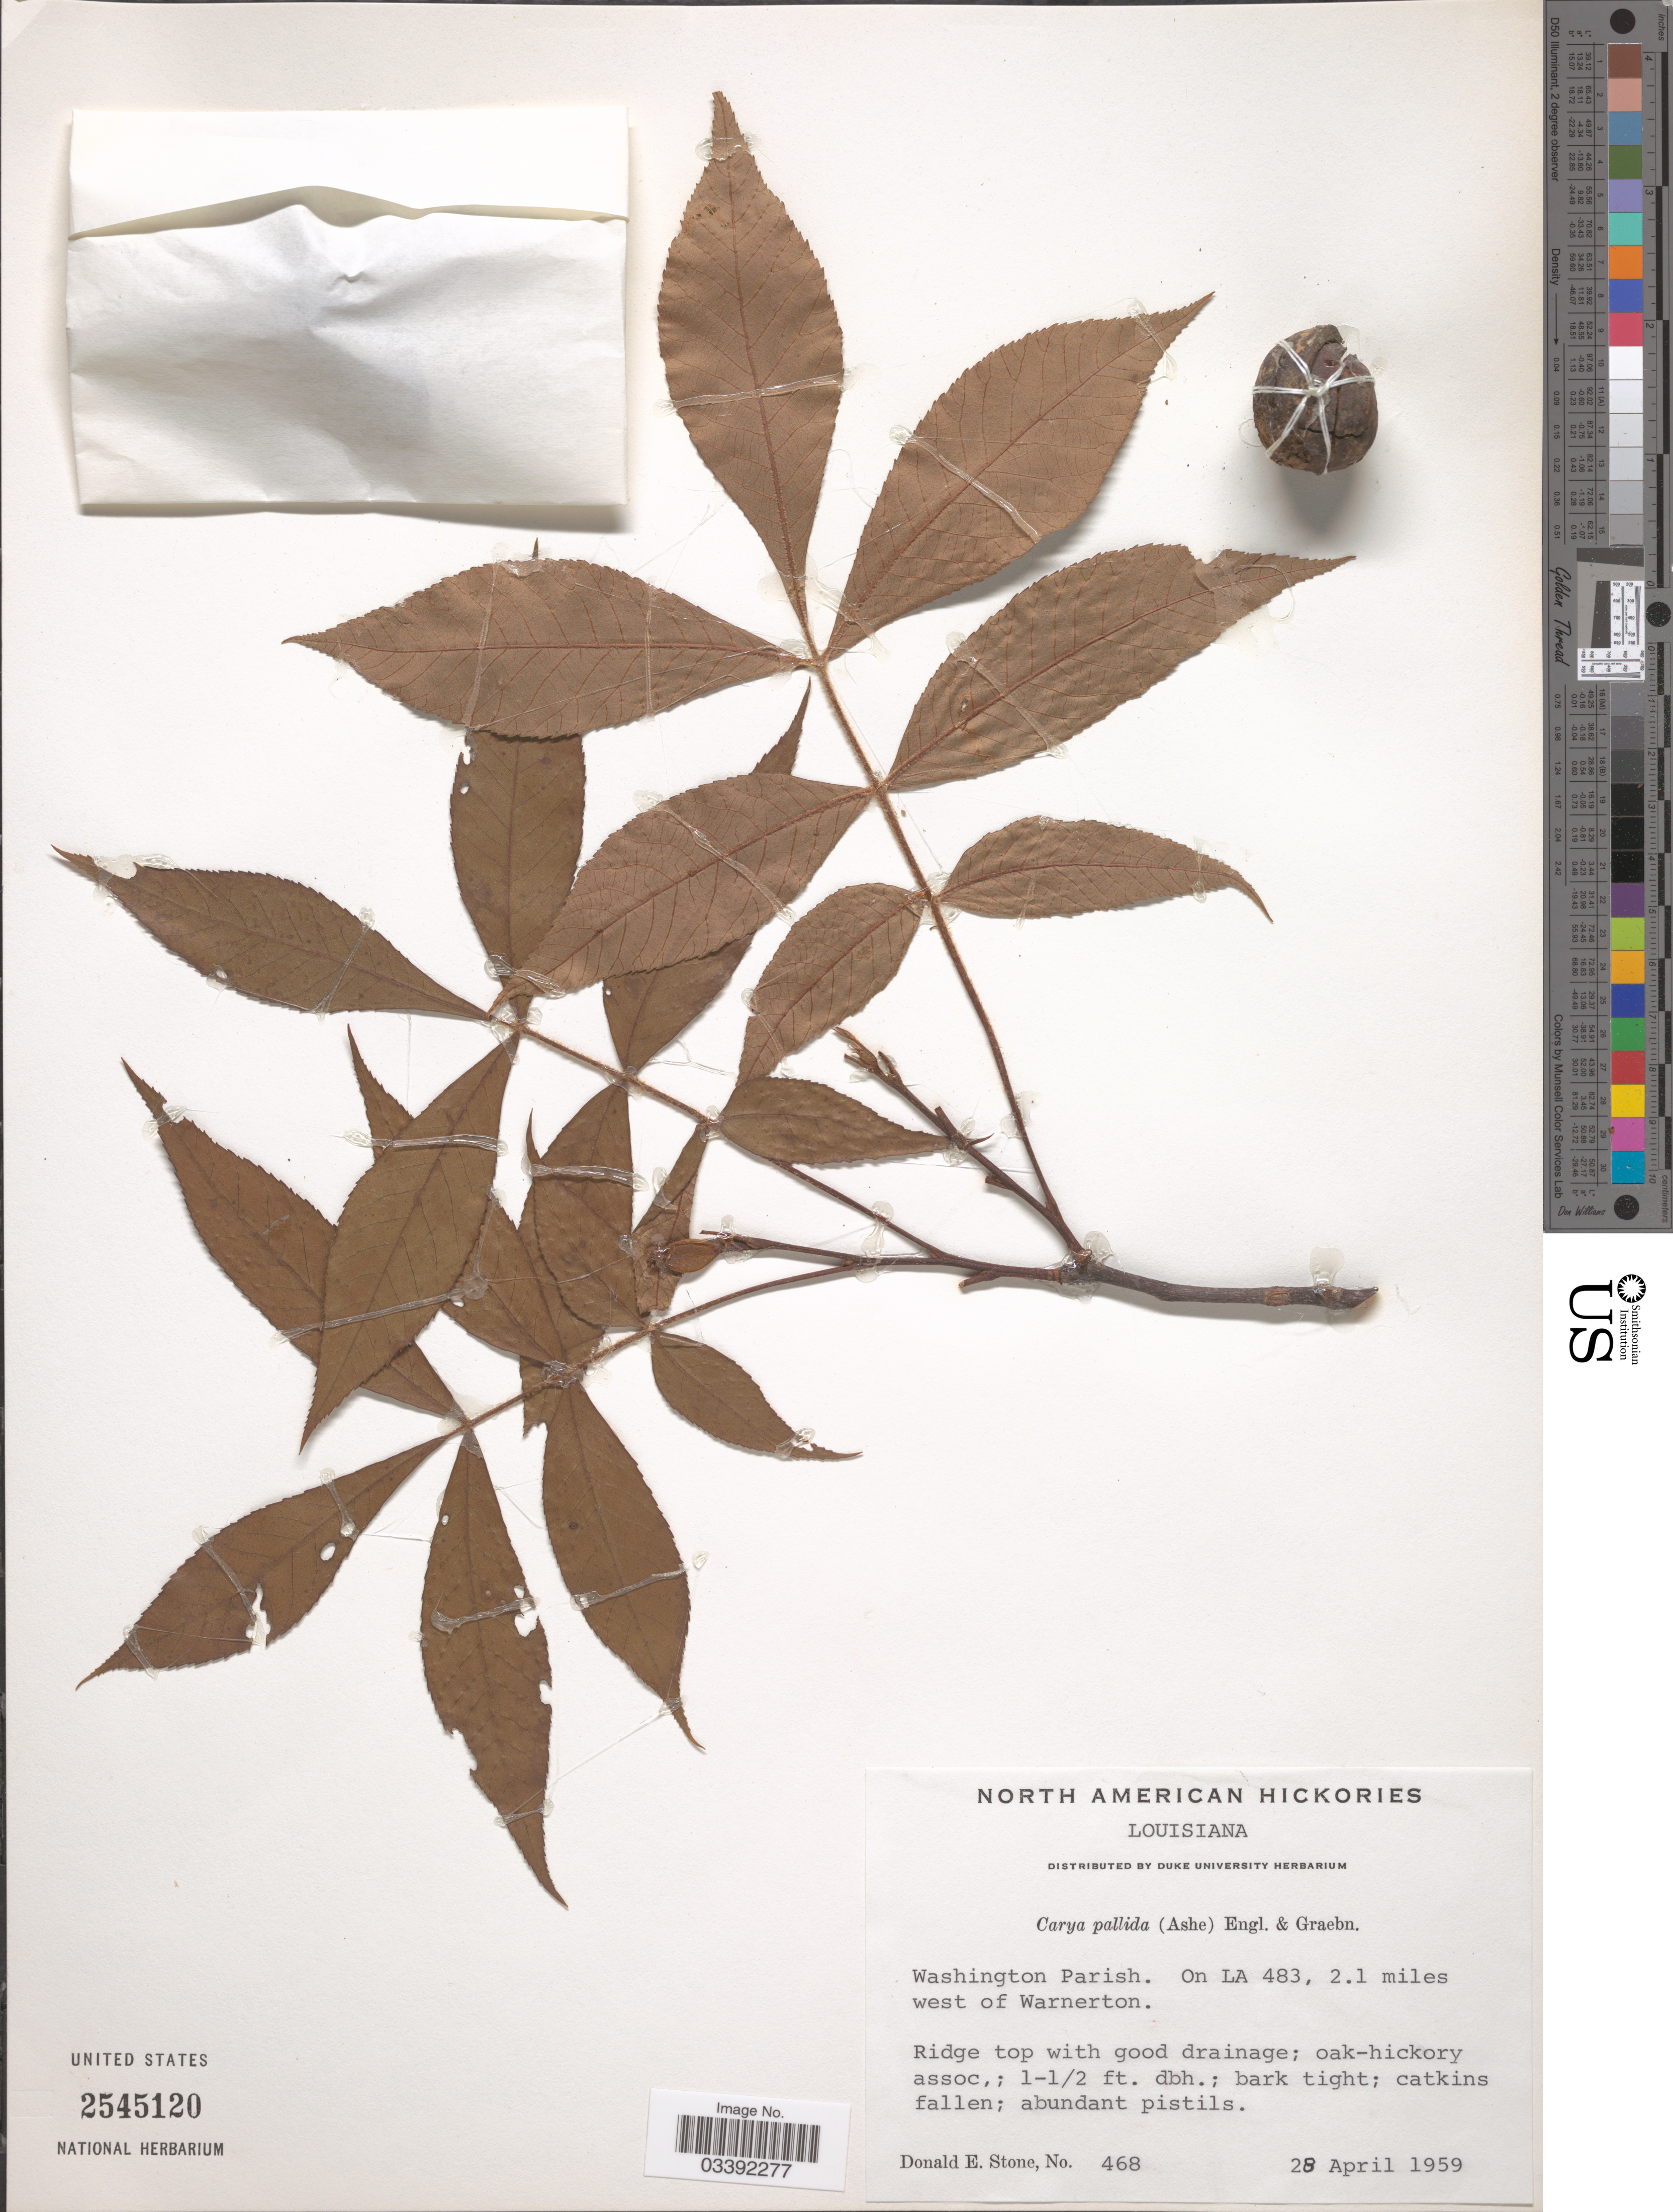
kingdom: Plantae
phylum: Tracheophyta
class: Magnoliopsida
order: Fagales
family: Juglandaceae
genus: Carya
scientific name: Carya pallida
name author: (Ashe) Engl. & Graebner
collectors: D. Stone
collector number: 468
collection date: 1959-04-28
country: United States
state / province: Louisiana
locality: Washington Parish. On LA 483, 2.1 miles west of Warnerton.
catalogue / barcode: US 2545120